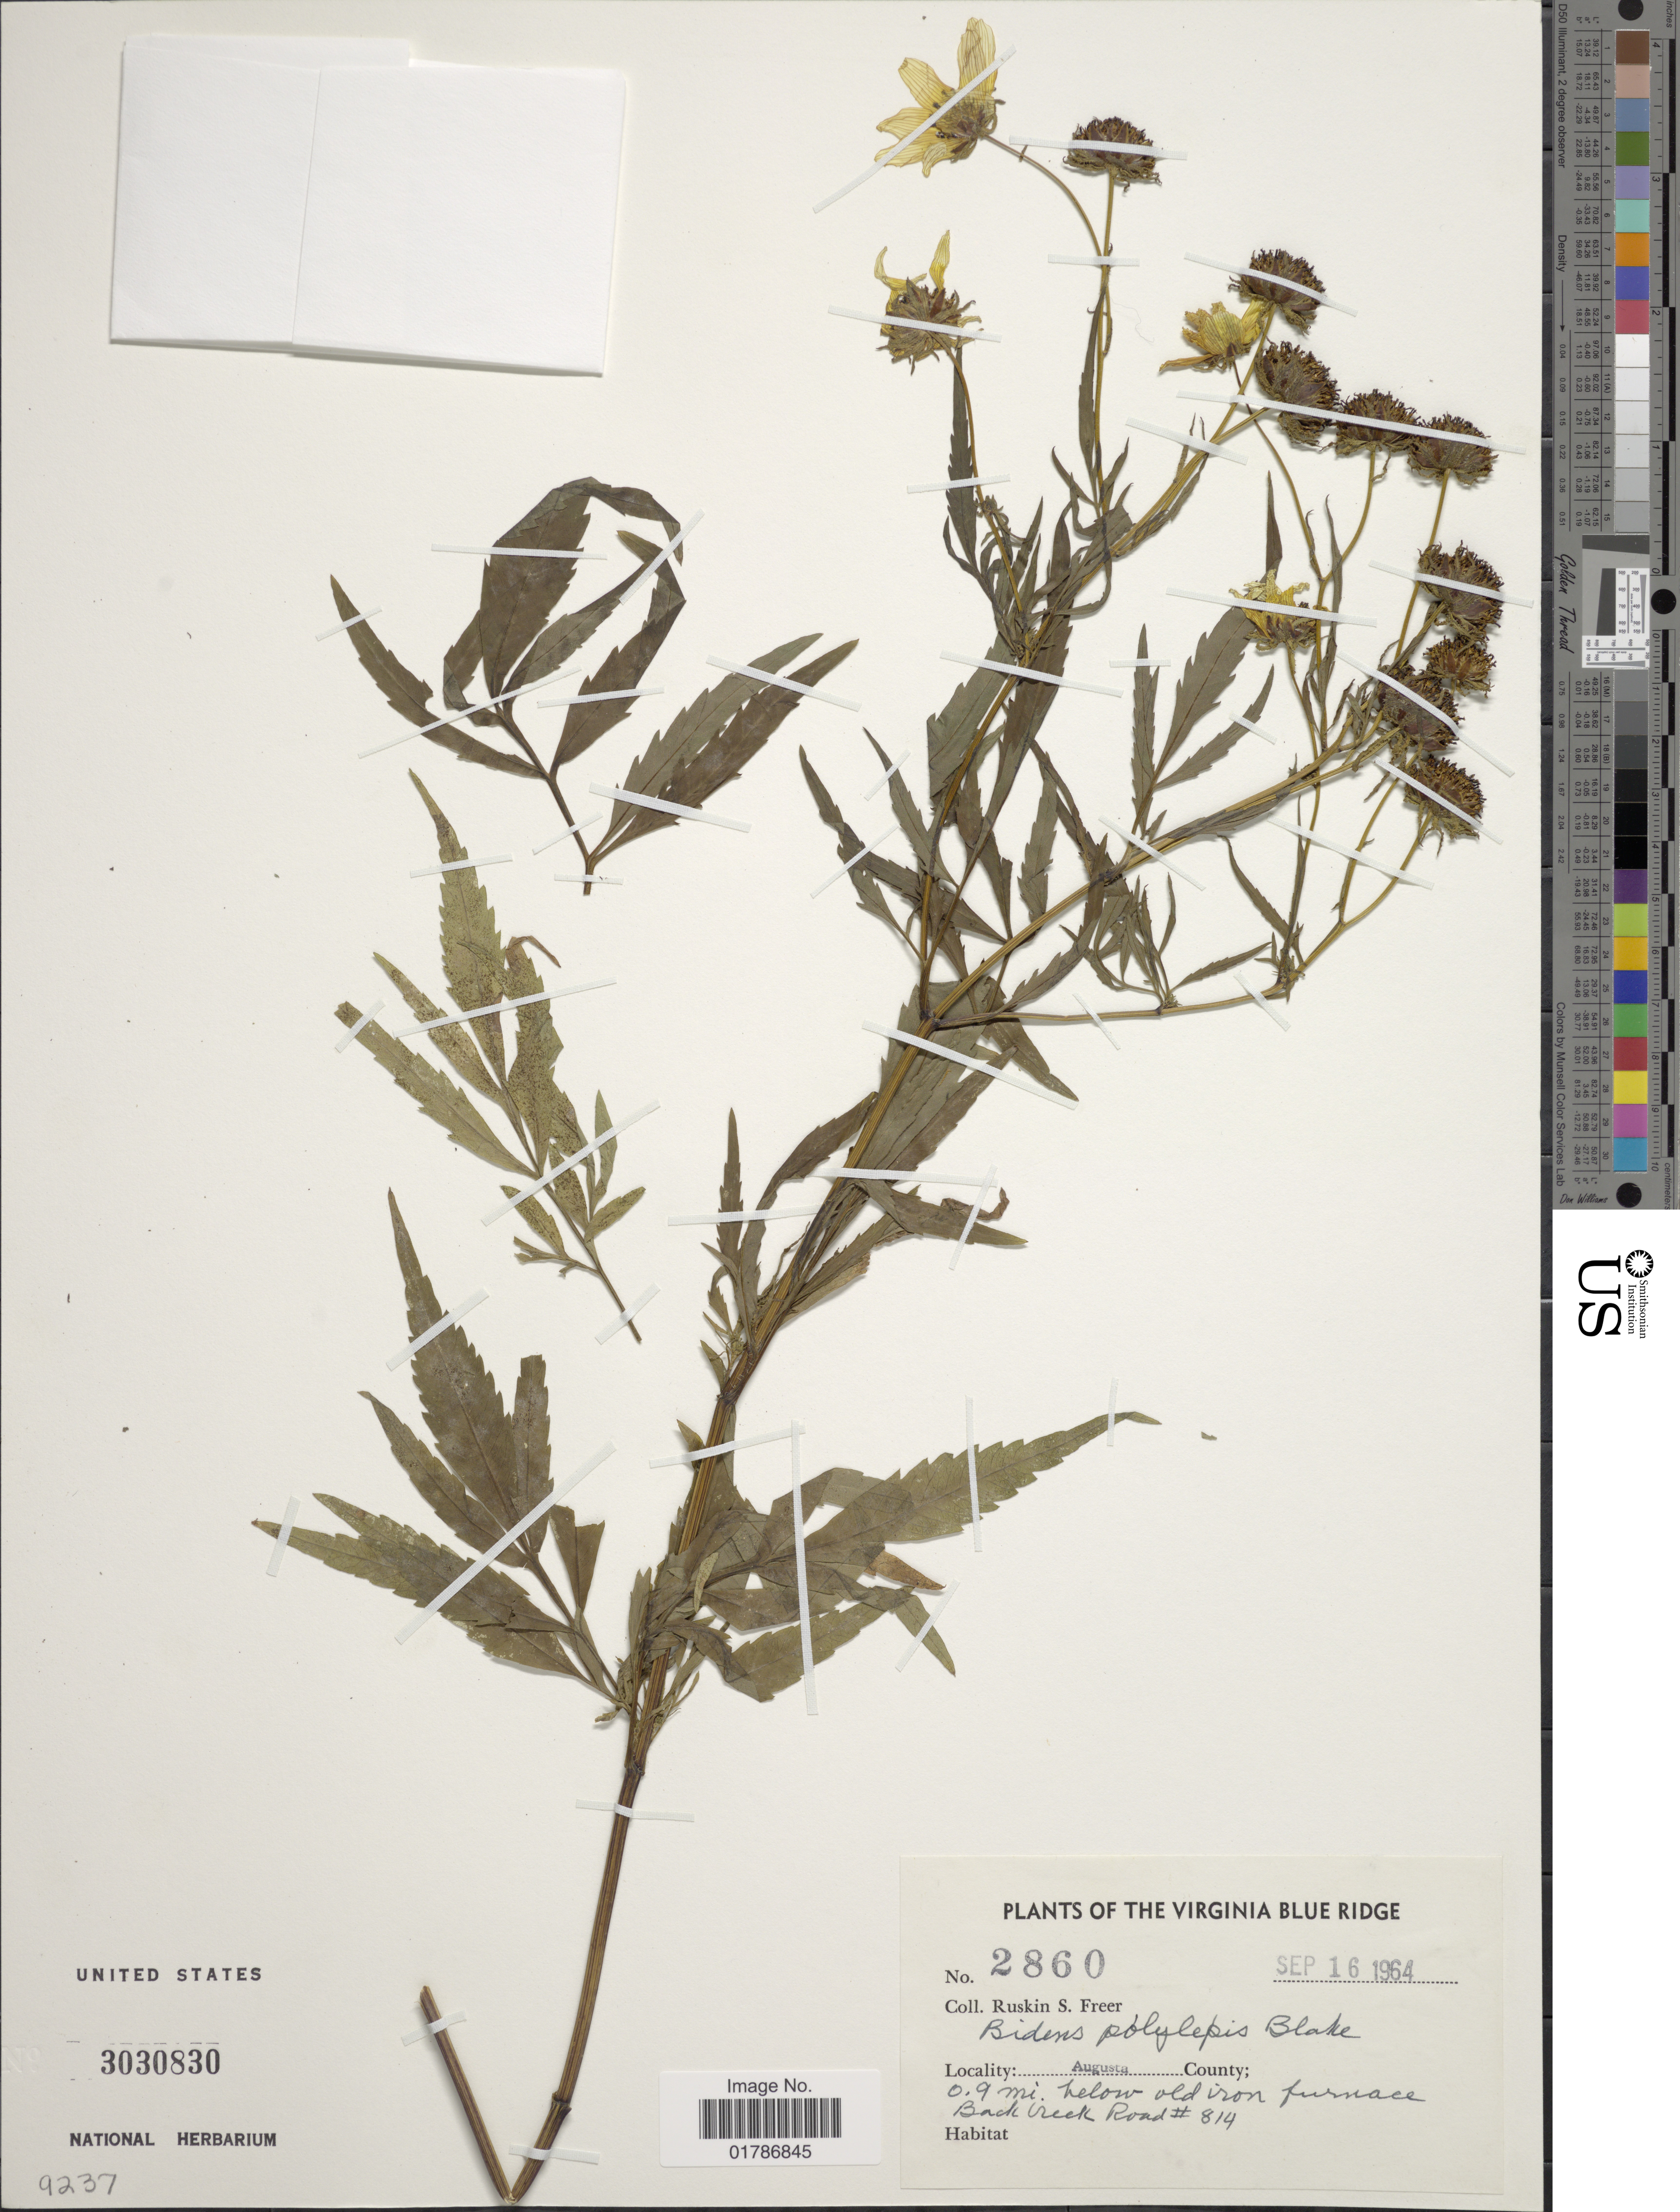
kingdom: Plantae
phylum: Tracheophyta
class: Magnoliopsida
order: Asterales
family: Asteraceae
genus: Bidens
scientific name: Bidens polylepis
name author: S.F. Blake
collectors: R. Freer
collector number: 2860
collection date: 1964-09-16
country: United States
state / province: Virginia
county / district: Augusta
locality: The Virginia Blue Ridge, Augusta County, 0.9 mi. below old iron furnace, Back Creel Road #814